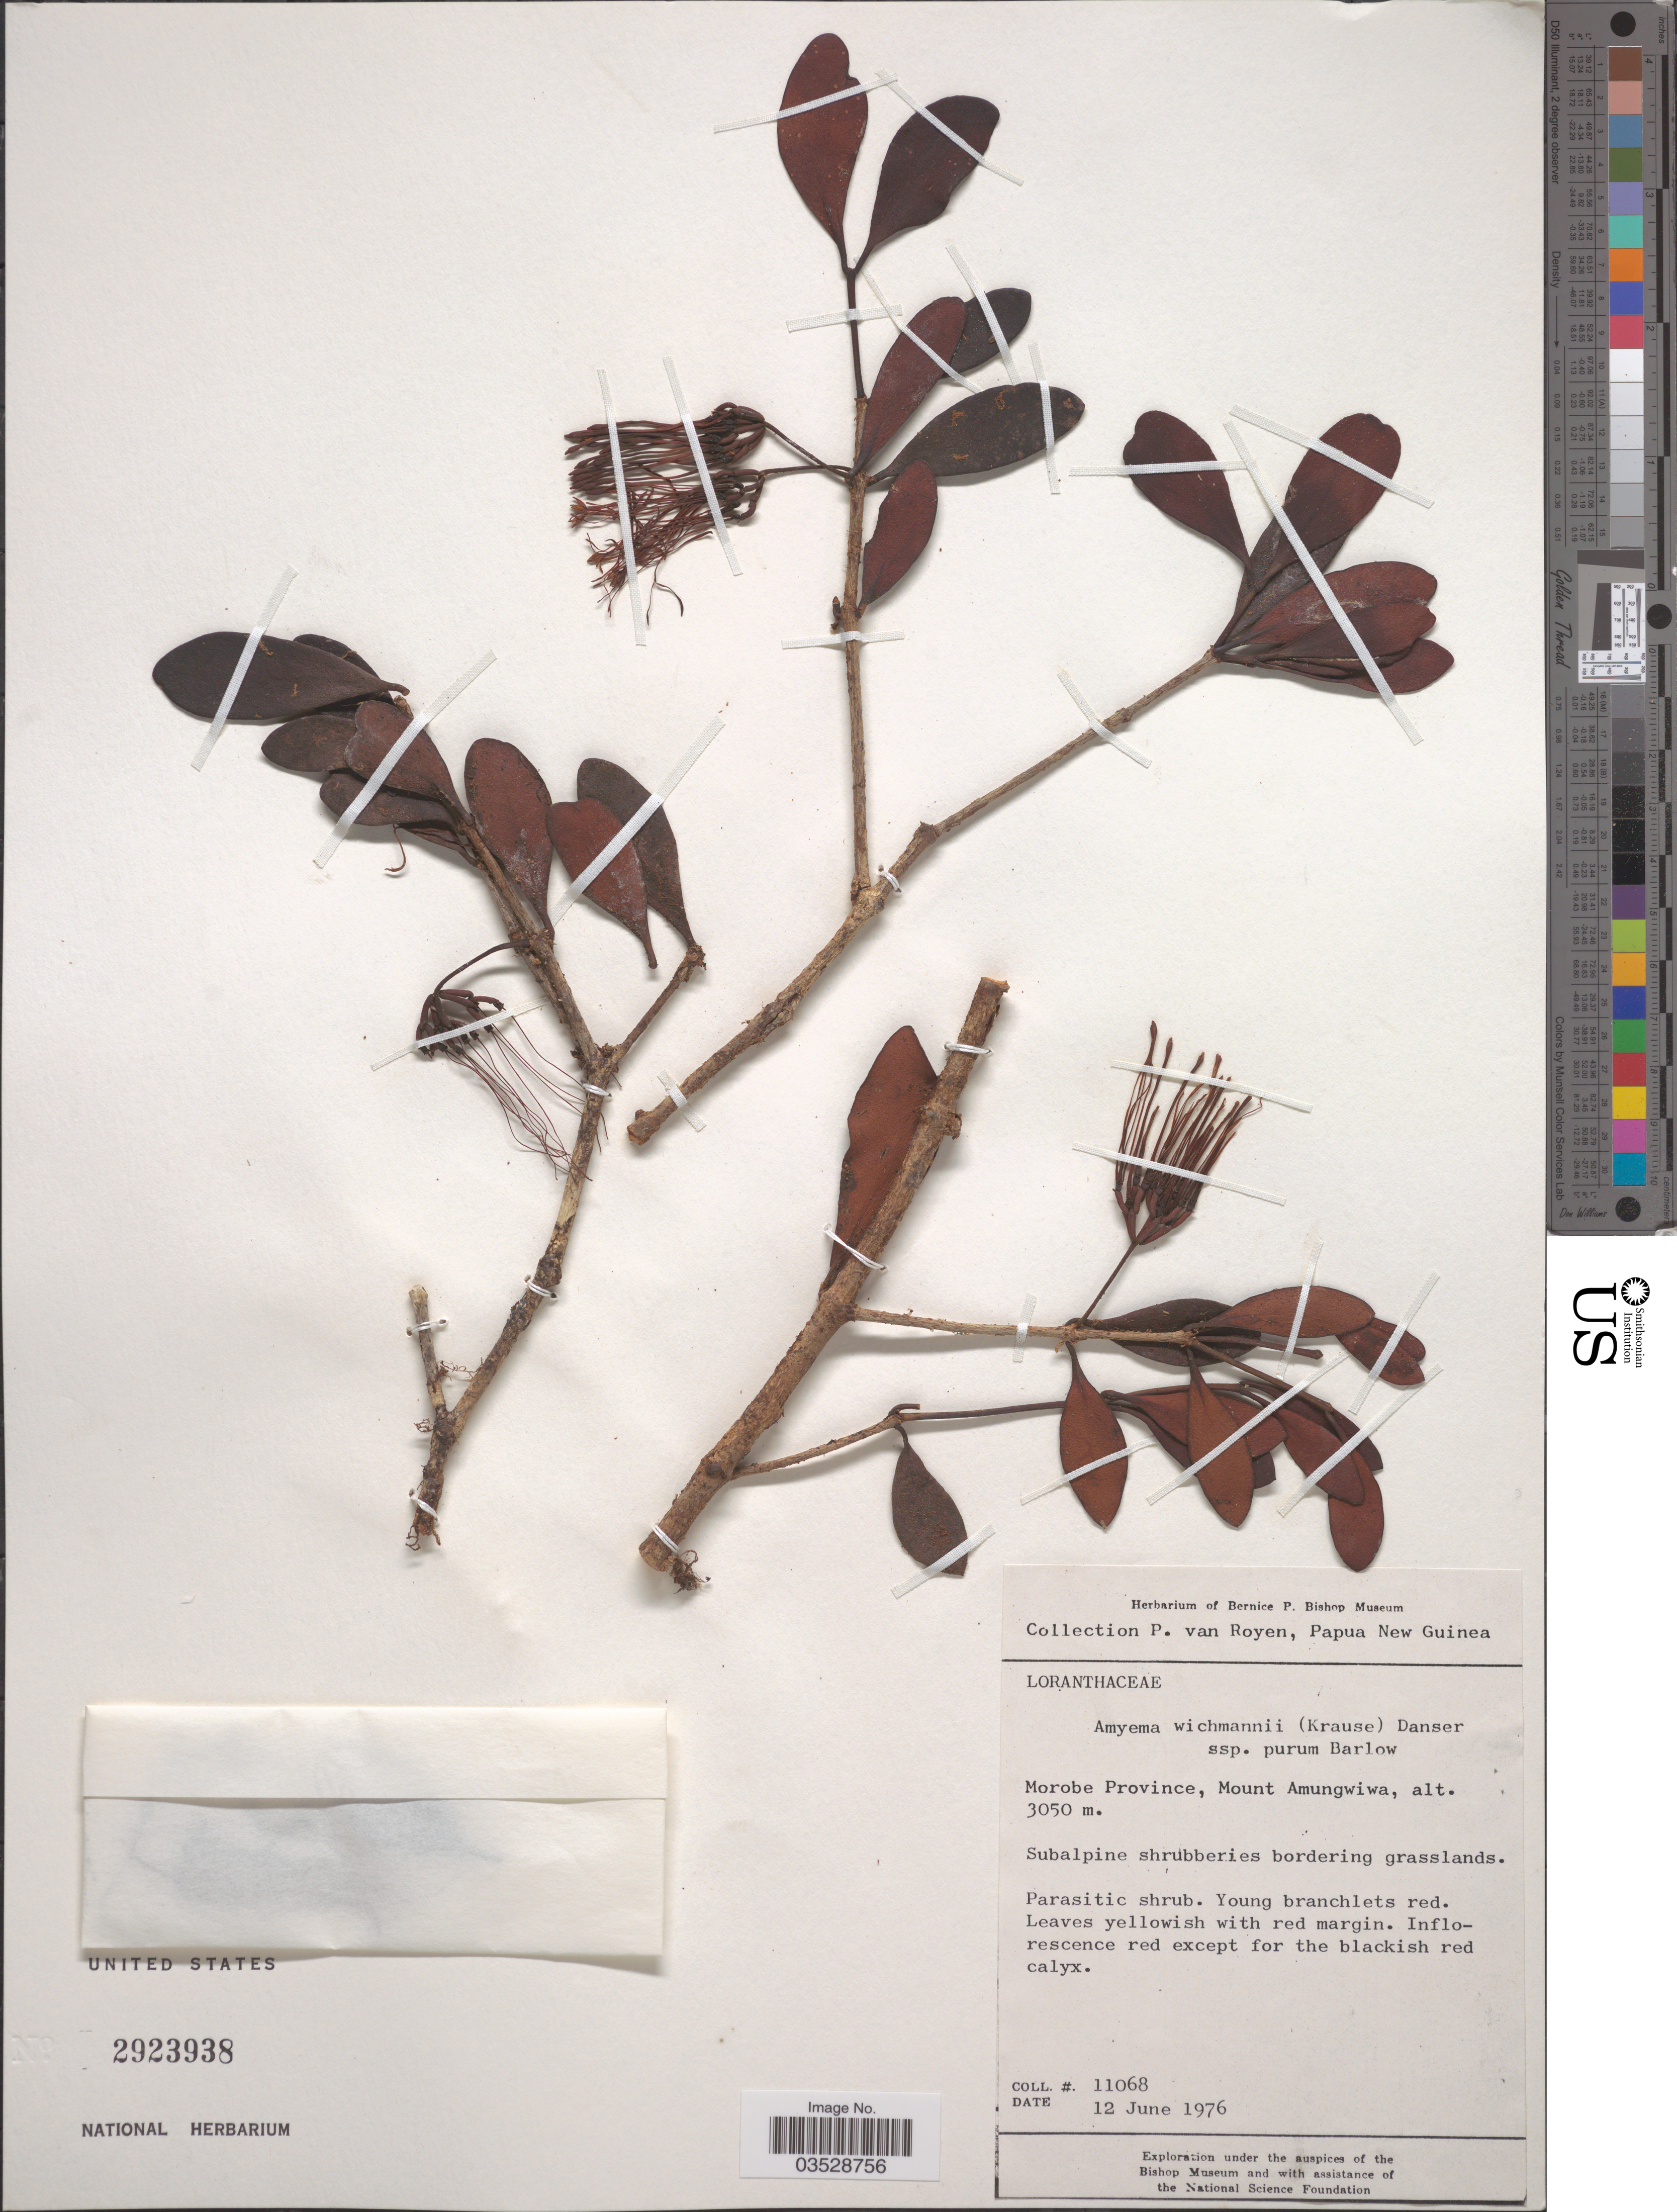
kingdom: Plantae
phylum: Tracheophyta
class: Magnoliopsida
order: Santalales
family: Loranthaceae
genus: Amyema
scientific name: Amyema wichmannii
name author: (K. Krause) Danser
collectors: P. van Royen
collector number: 11068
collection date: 1976-06-12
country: Papua New Guinea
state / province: Morobe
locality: Morobe Province, Mount Amungwiwa.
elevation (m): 3050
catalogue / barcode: US 2923938